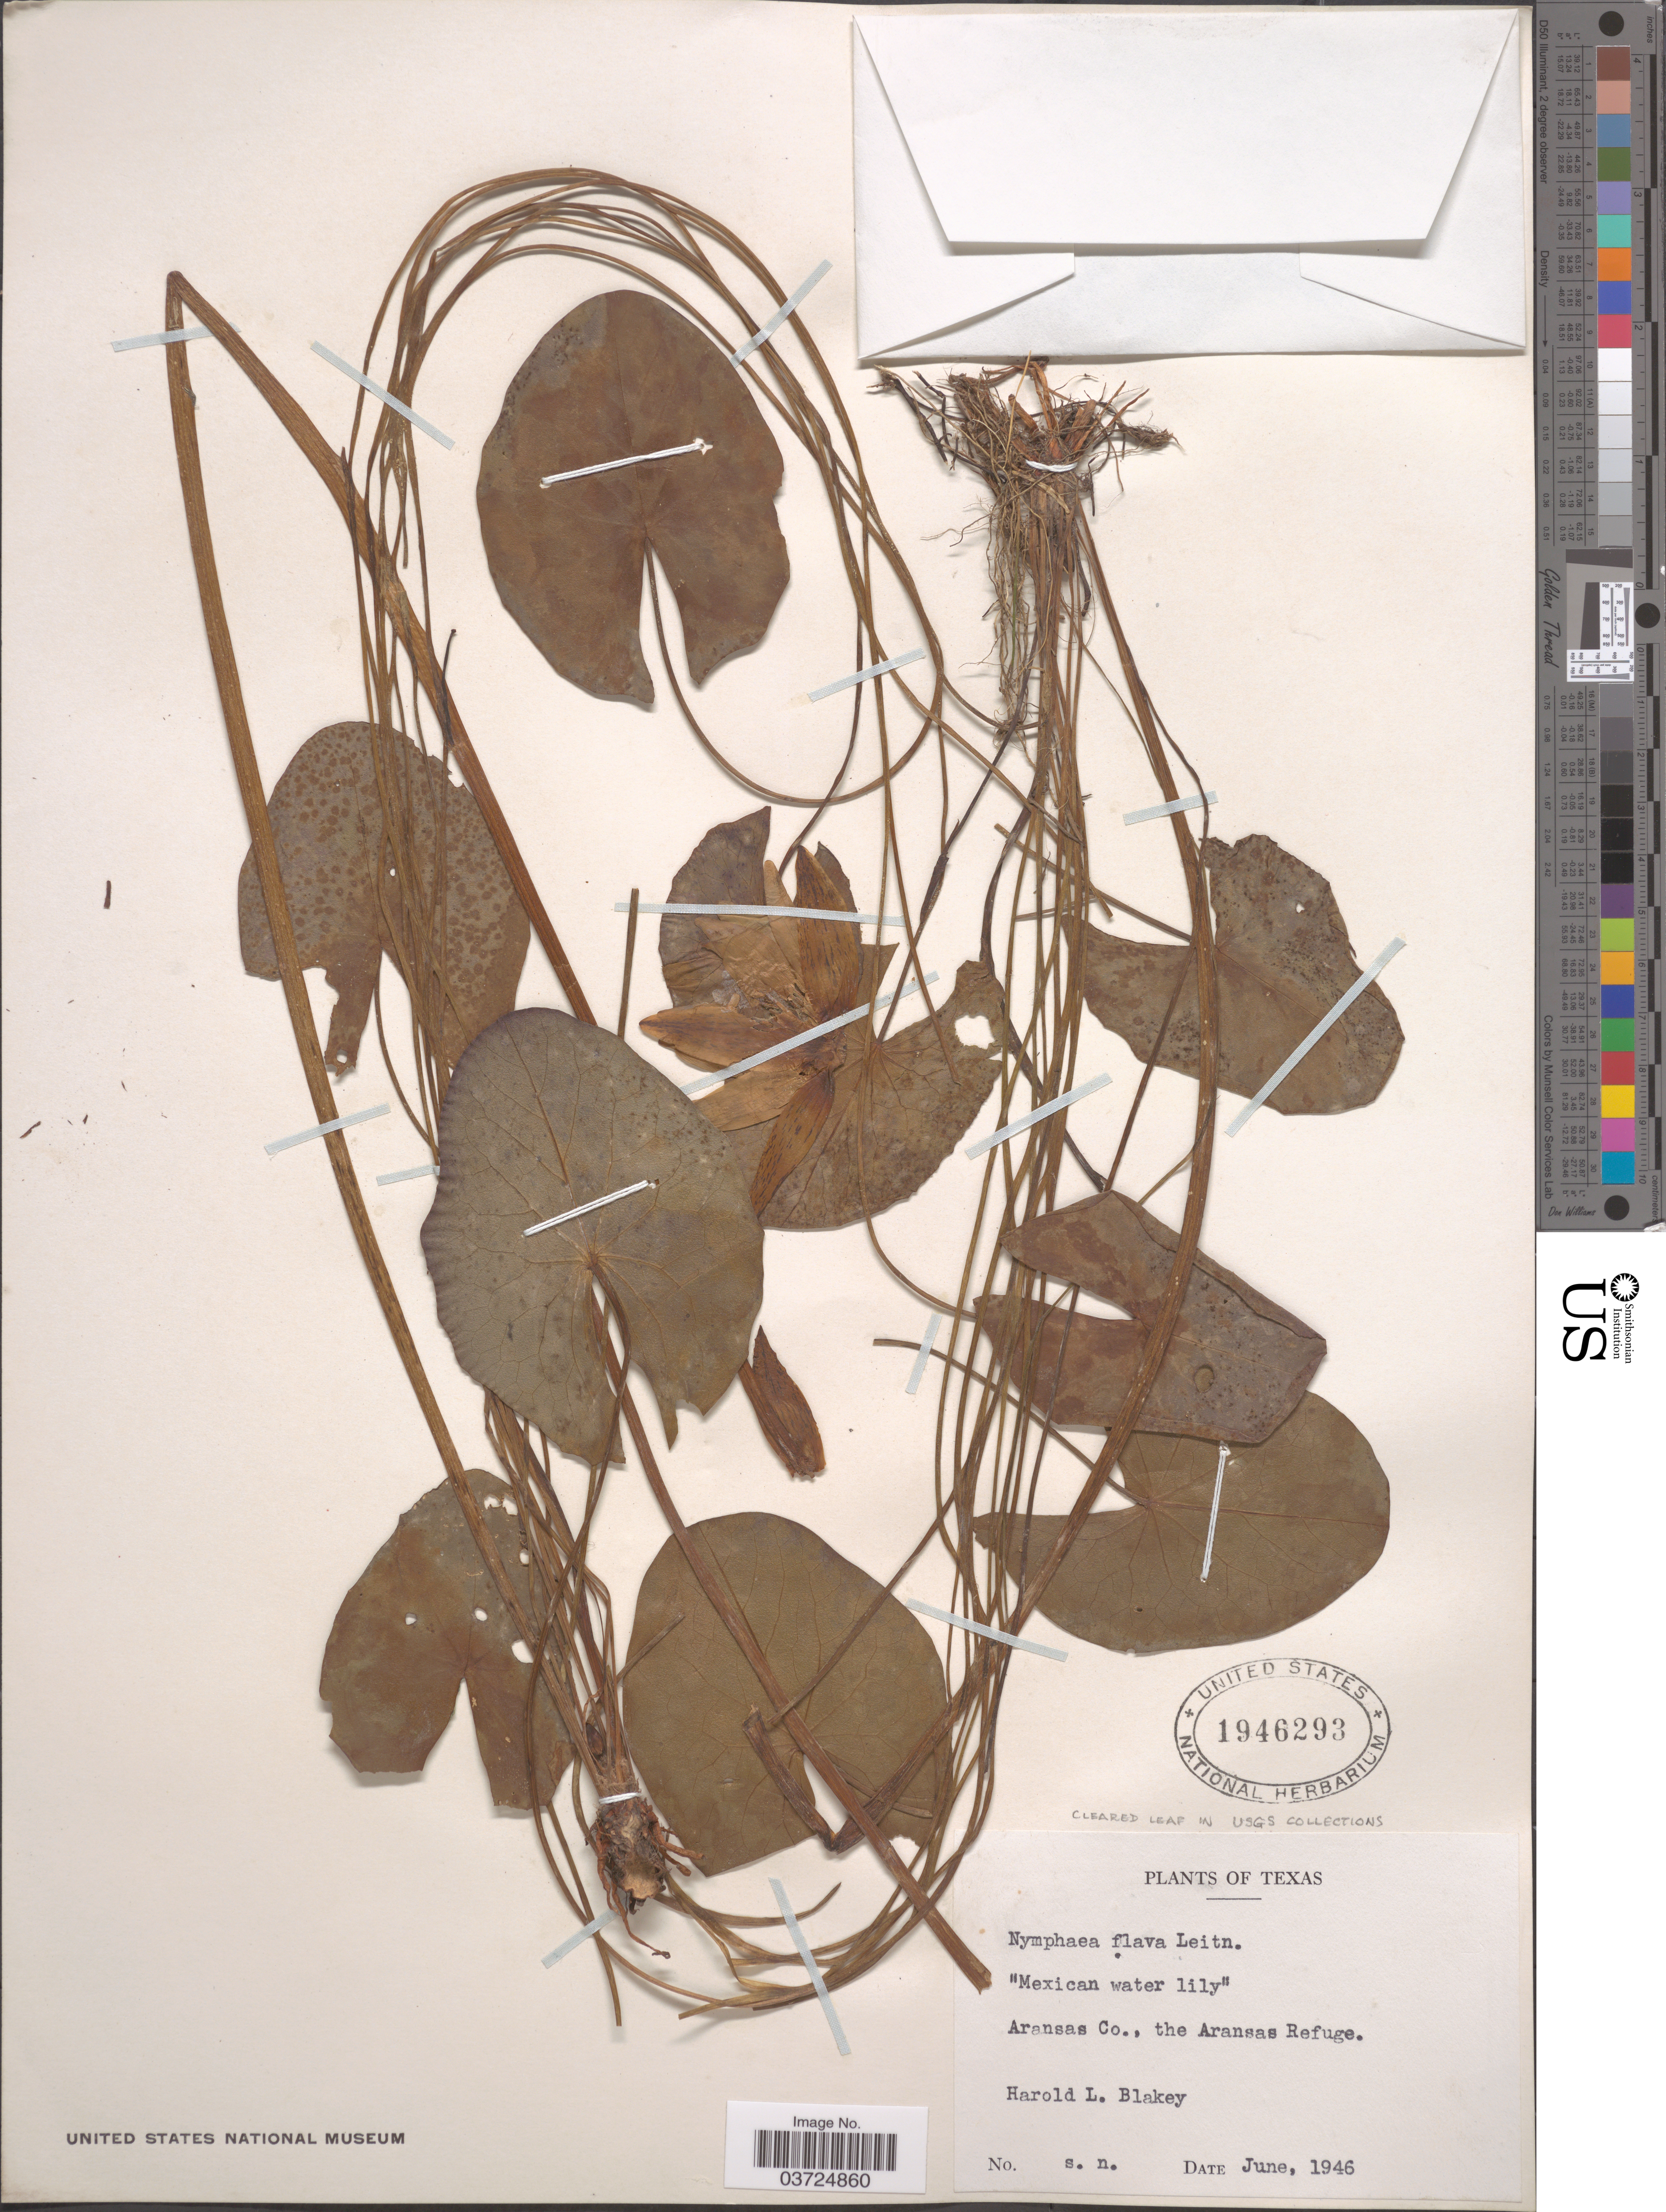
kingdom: Plantae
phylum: Tracheophyta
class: Magnoliopsida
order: Nymphaeales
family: Nymphaeaceae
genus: Nymphaea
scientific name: Nymphaea flava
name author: Leitn.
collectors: H. Blakey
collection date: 1946-06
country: United States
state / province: Texas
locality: Aransas Co., the Aransas Refuge.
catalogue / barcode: US 1946293